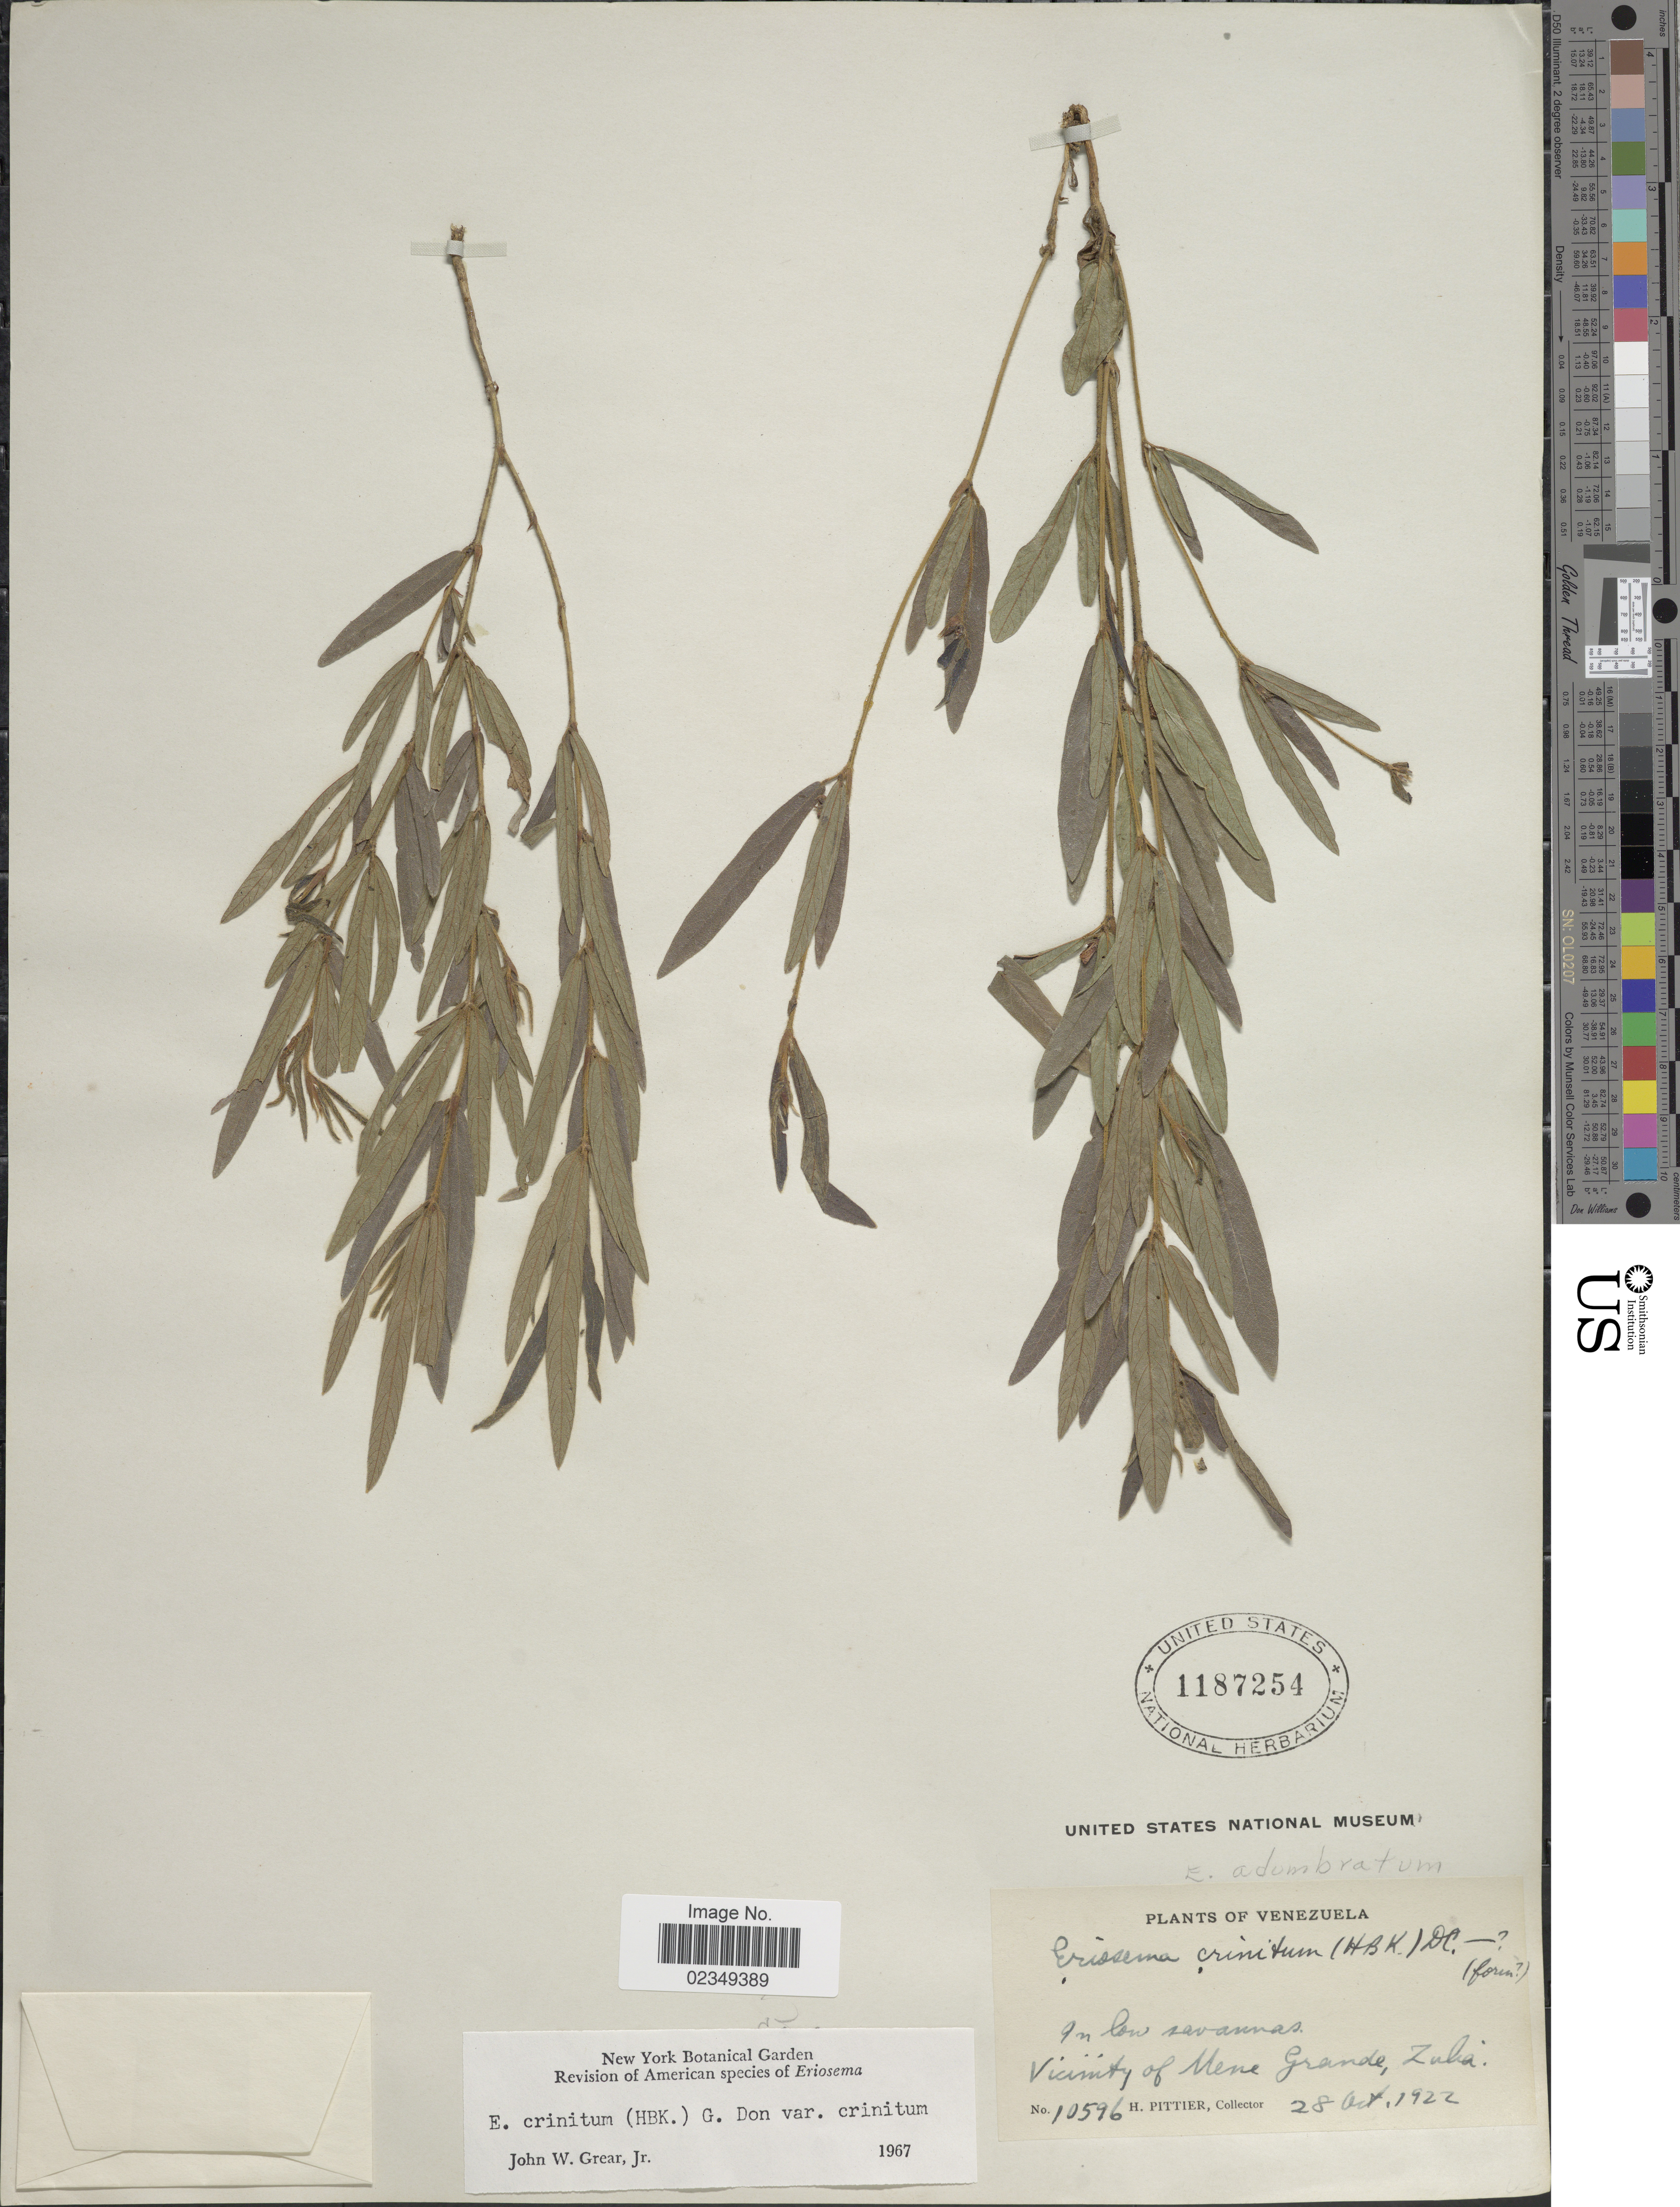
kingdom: Plantae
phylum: Tracheophyta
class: Magnoliopsida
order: Fabales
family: Fabaceae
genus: Eriosema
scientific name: Eriosema crinitum var. crinitum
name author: (Kunth) G. Don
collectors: H. F. Pittier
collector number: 10596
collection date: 1922-10-28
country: Venezuela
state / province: Zulia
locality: Vicinity of Mene Grande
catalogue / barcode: US 1187254